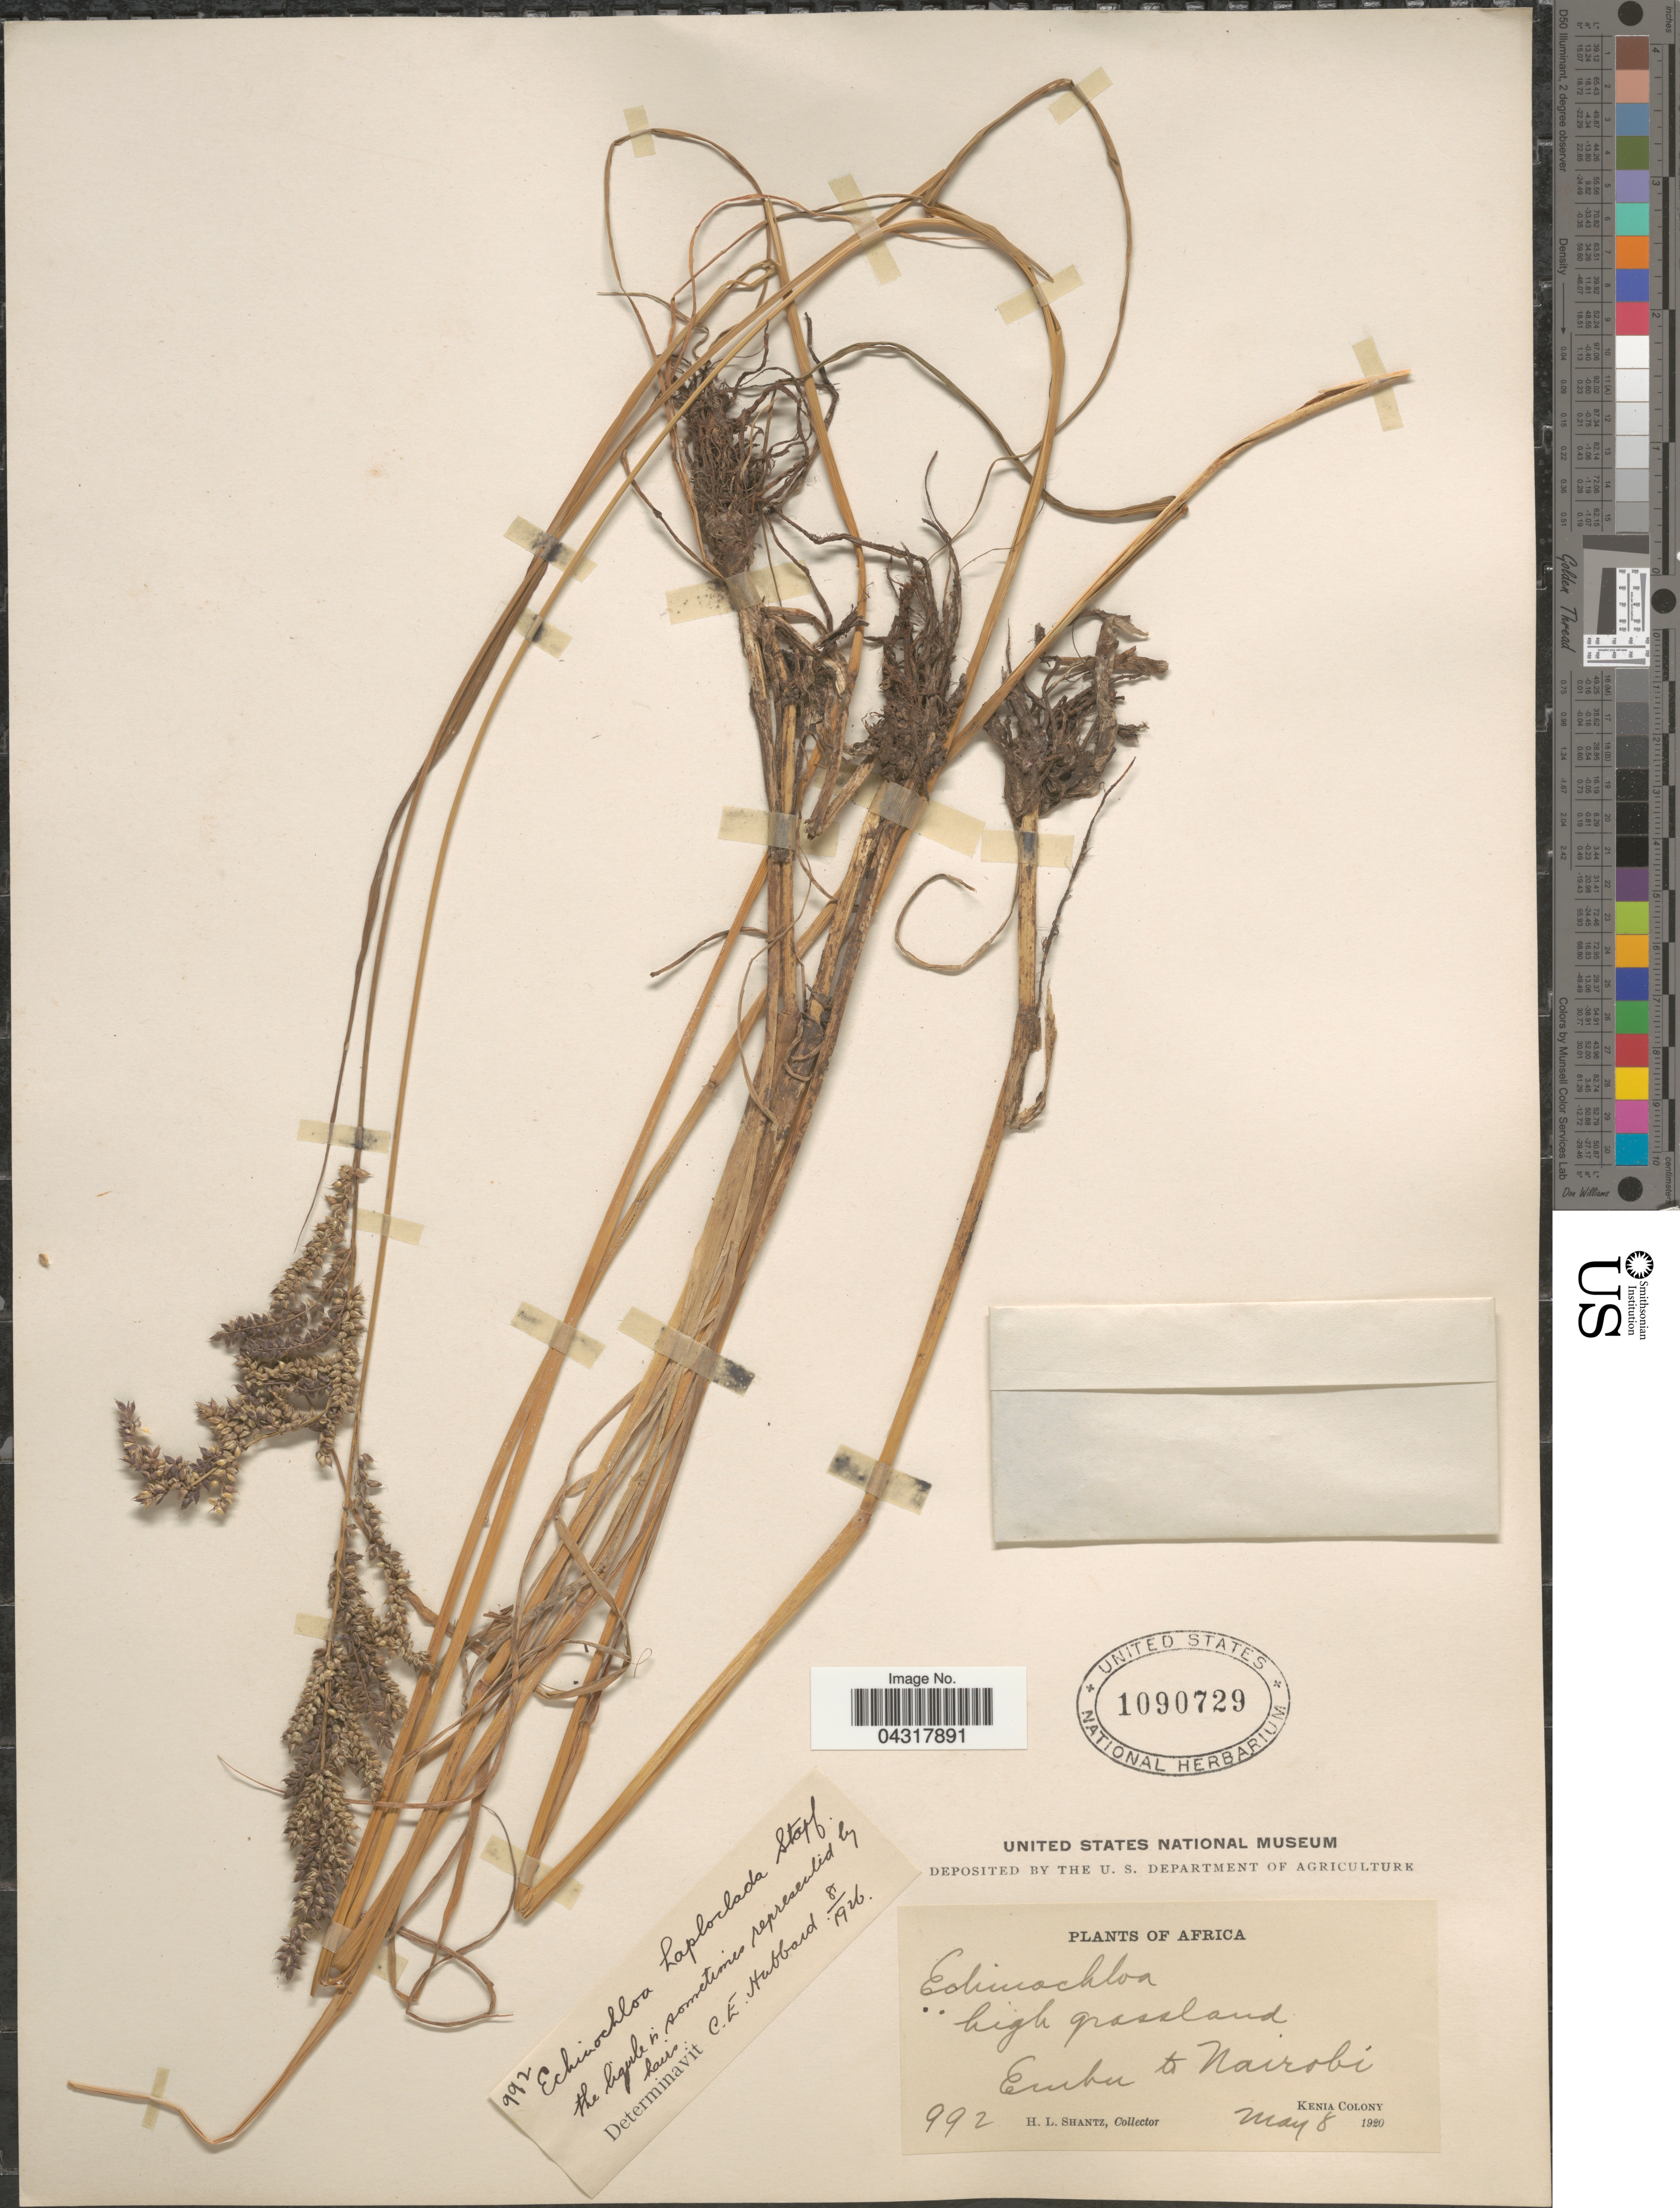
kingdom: Plantae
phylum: Tracheophyta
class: Liliopsida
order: Poales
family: Poaceae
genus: Echinochloa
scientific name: Echinochloa haploclada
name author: (Stapf) Stapf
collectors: H. Shantz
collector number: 992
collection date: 1920-05-08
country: Kenya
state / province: Embu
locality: Embu to Nairobi. Kenia Colony.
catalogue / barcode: US 1090729